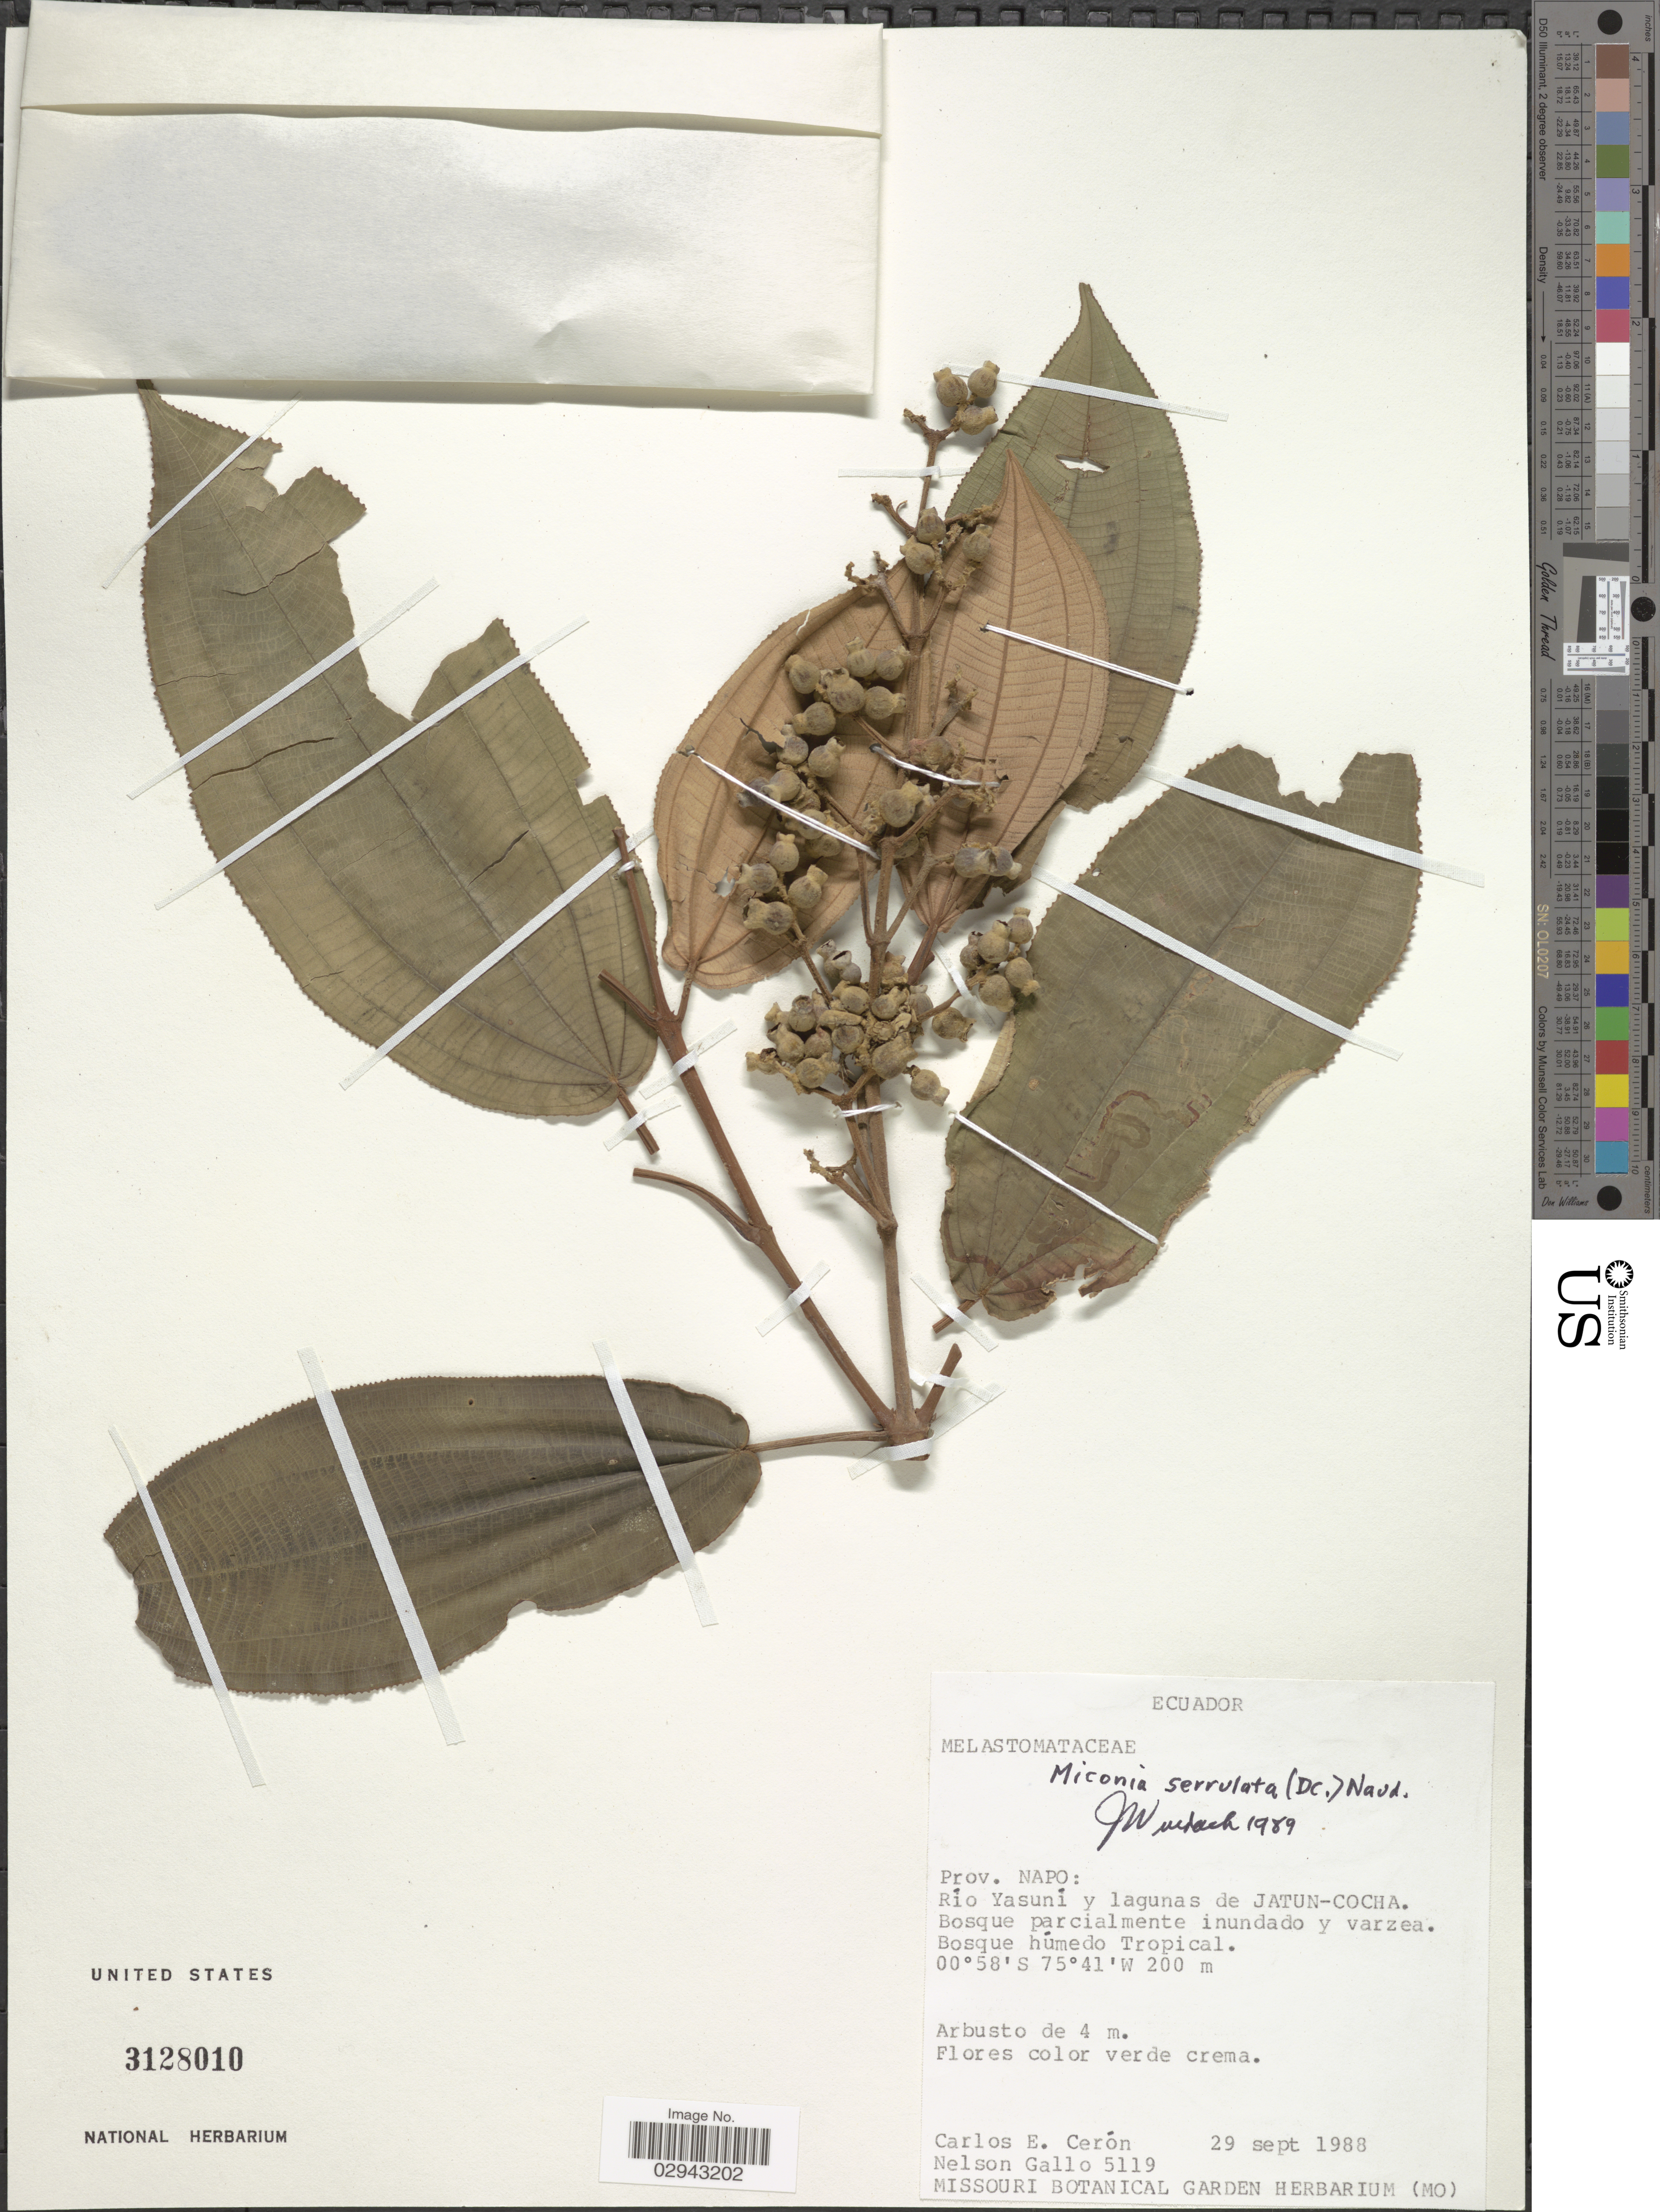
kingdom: Plantae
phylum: Tracheophyta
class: Magnoliopsida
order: Myrtales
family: Melastomataceae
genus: Miconia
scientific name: Miconia serrulata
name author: (DC.) Naudin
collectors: C. E. Cerón M. & N. Gallo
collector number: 5119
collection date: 1988-09-29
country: Ecuador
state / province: Napo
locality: Río Yasuni y lagunas de Jatun-Cocha.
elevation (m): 200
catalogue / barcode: US 3128010